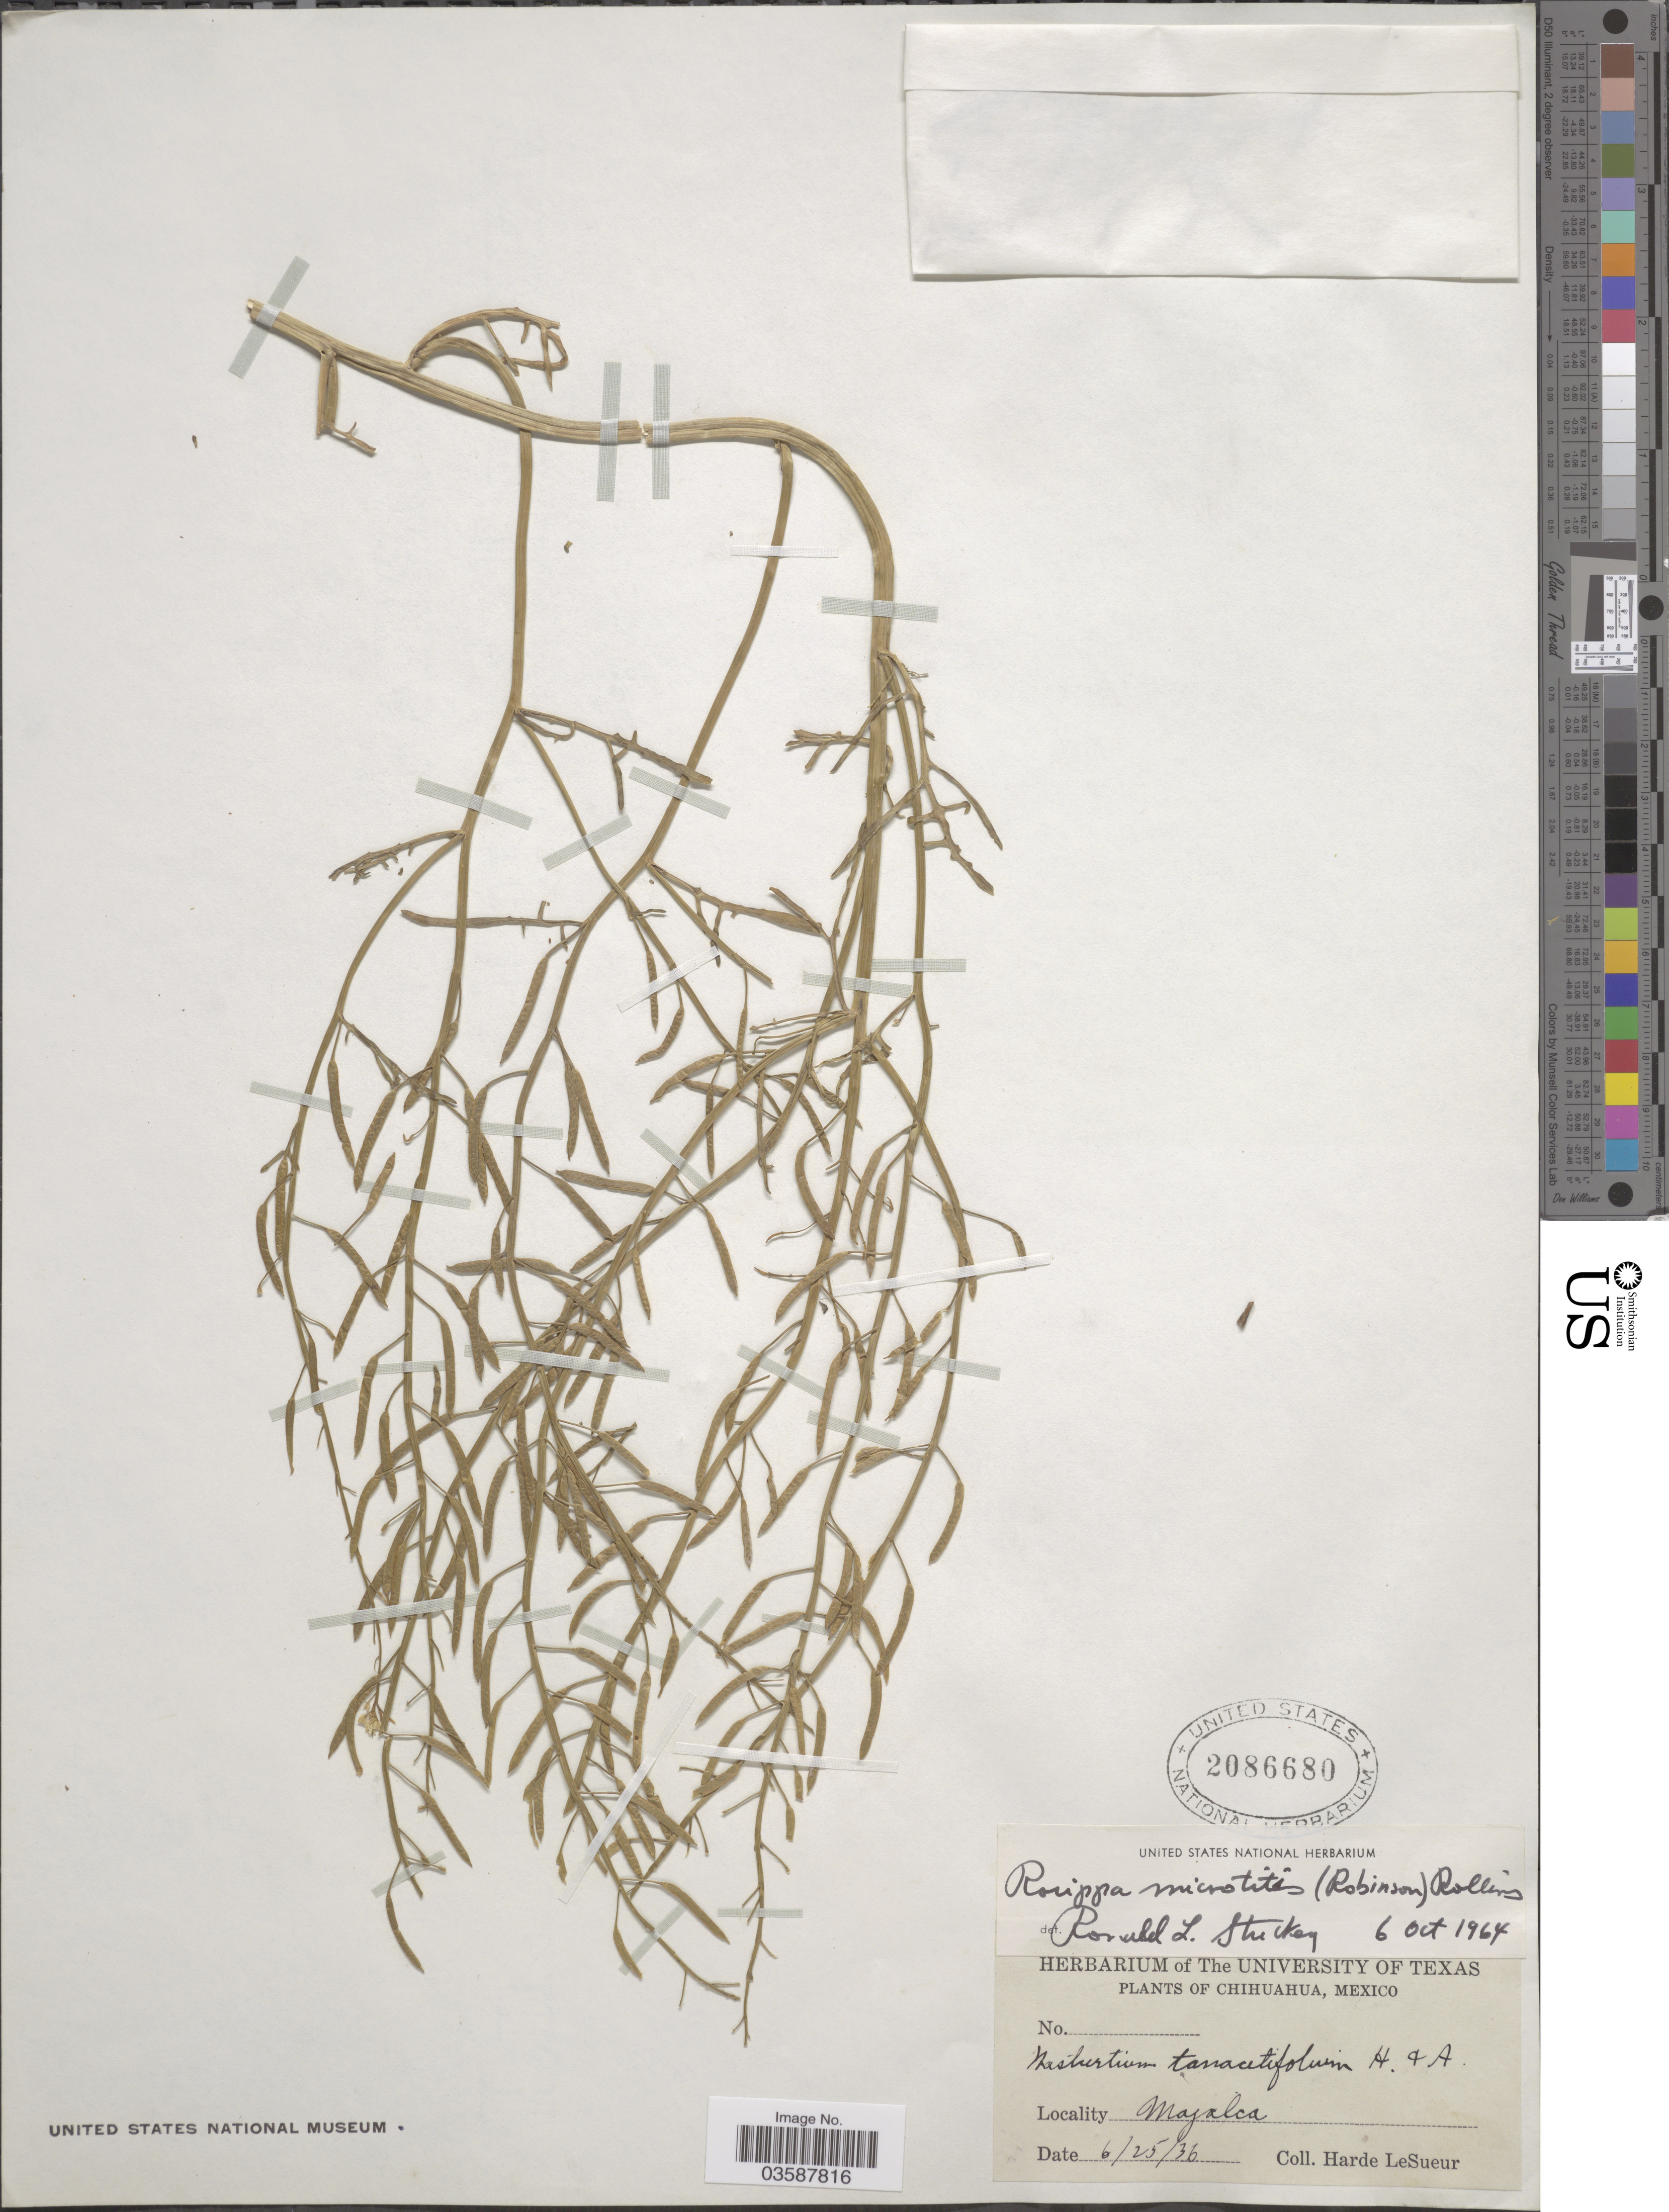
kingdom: Plantae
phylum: Tracheophyta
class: Magnoliopsida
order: Brassicales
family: Brassicaceae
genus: Rorippa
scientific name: Rorippa microtitis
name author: (B.L. Rob.) Rollins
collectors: H. LeSueur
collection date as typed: Transcribed d/m/y: 25/6/36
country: Mexico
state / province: Chihuahua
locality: Majalca.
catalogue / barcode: US 2086680